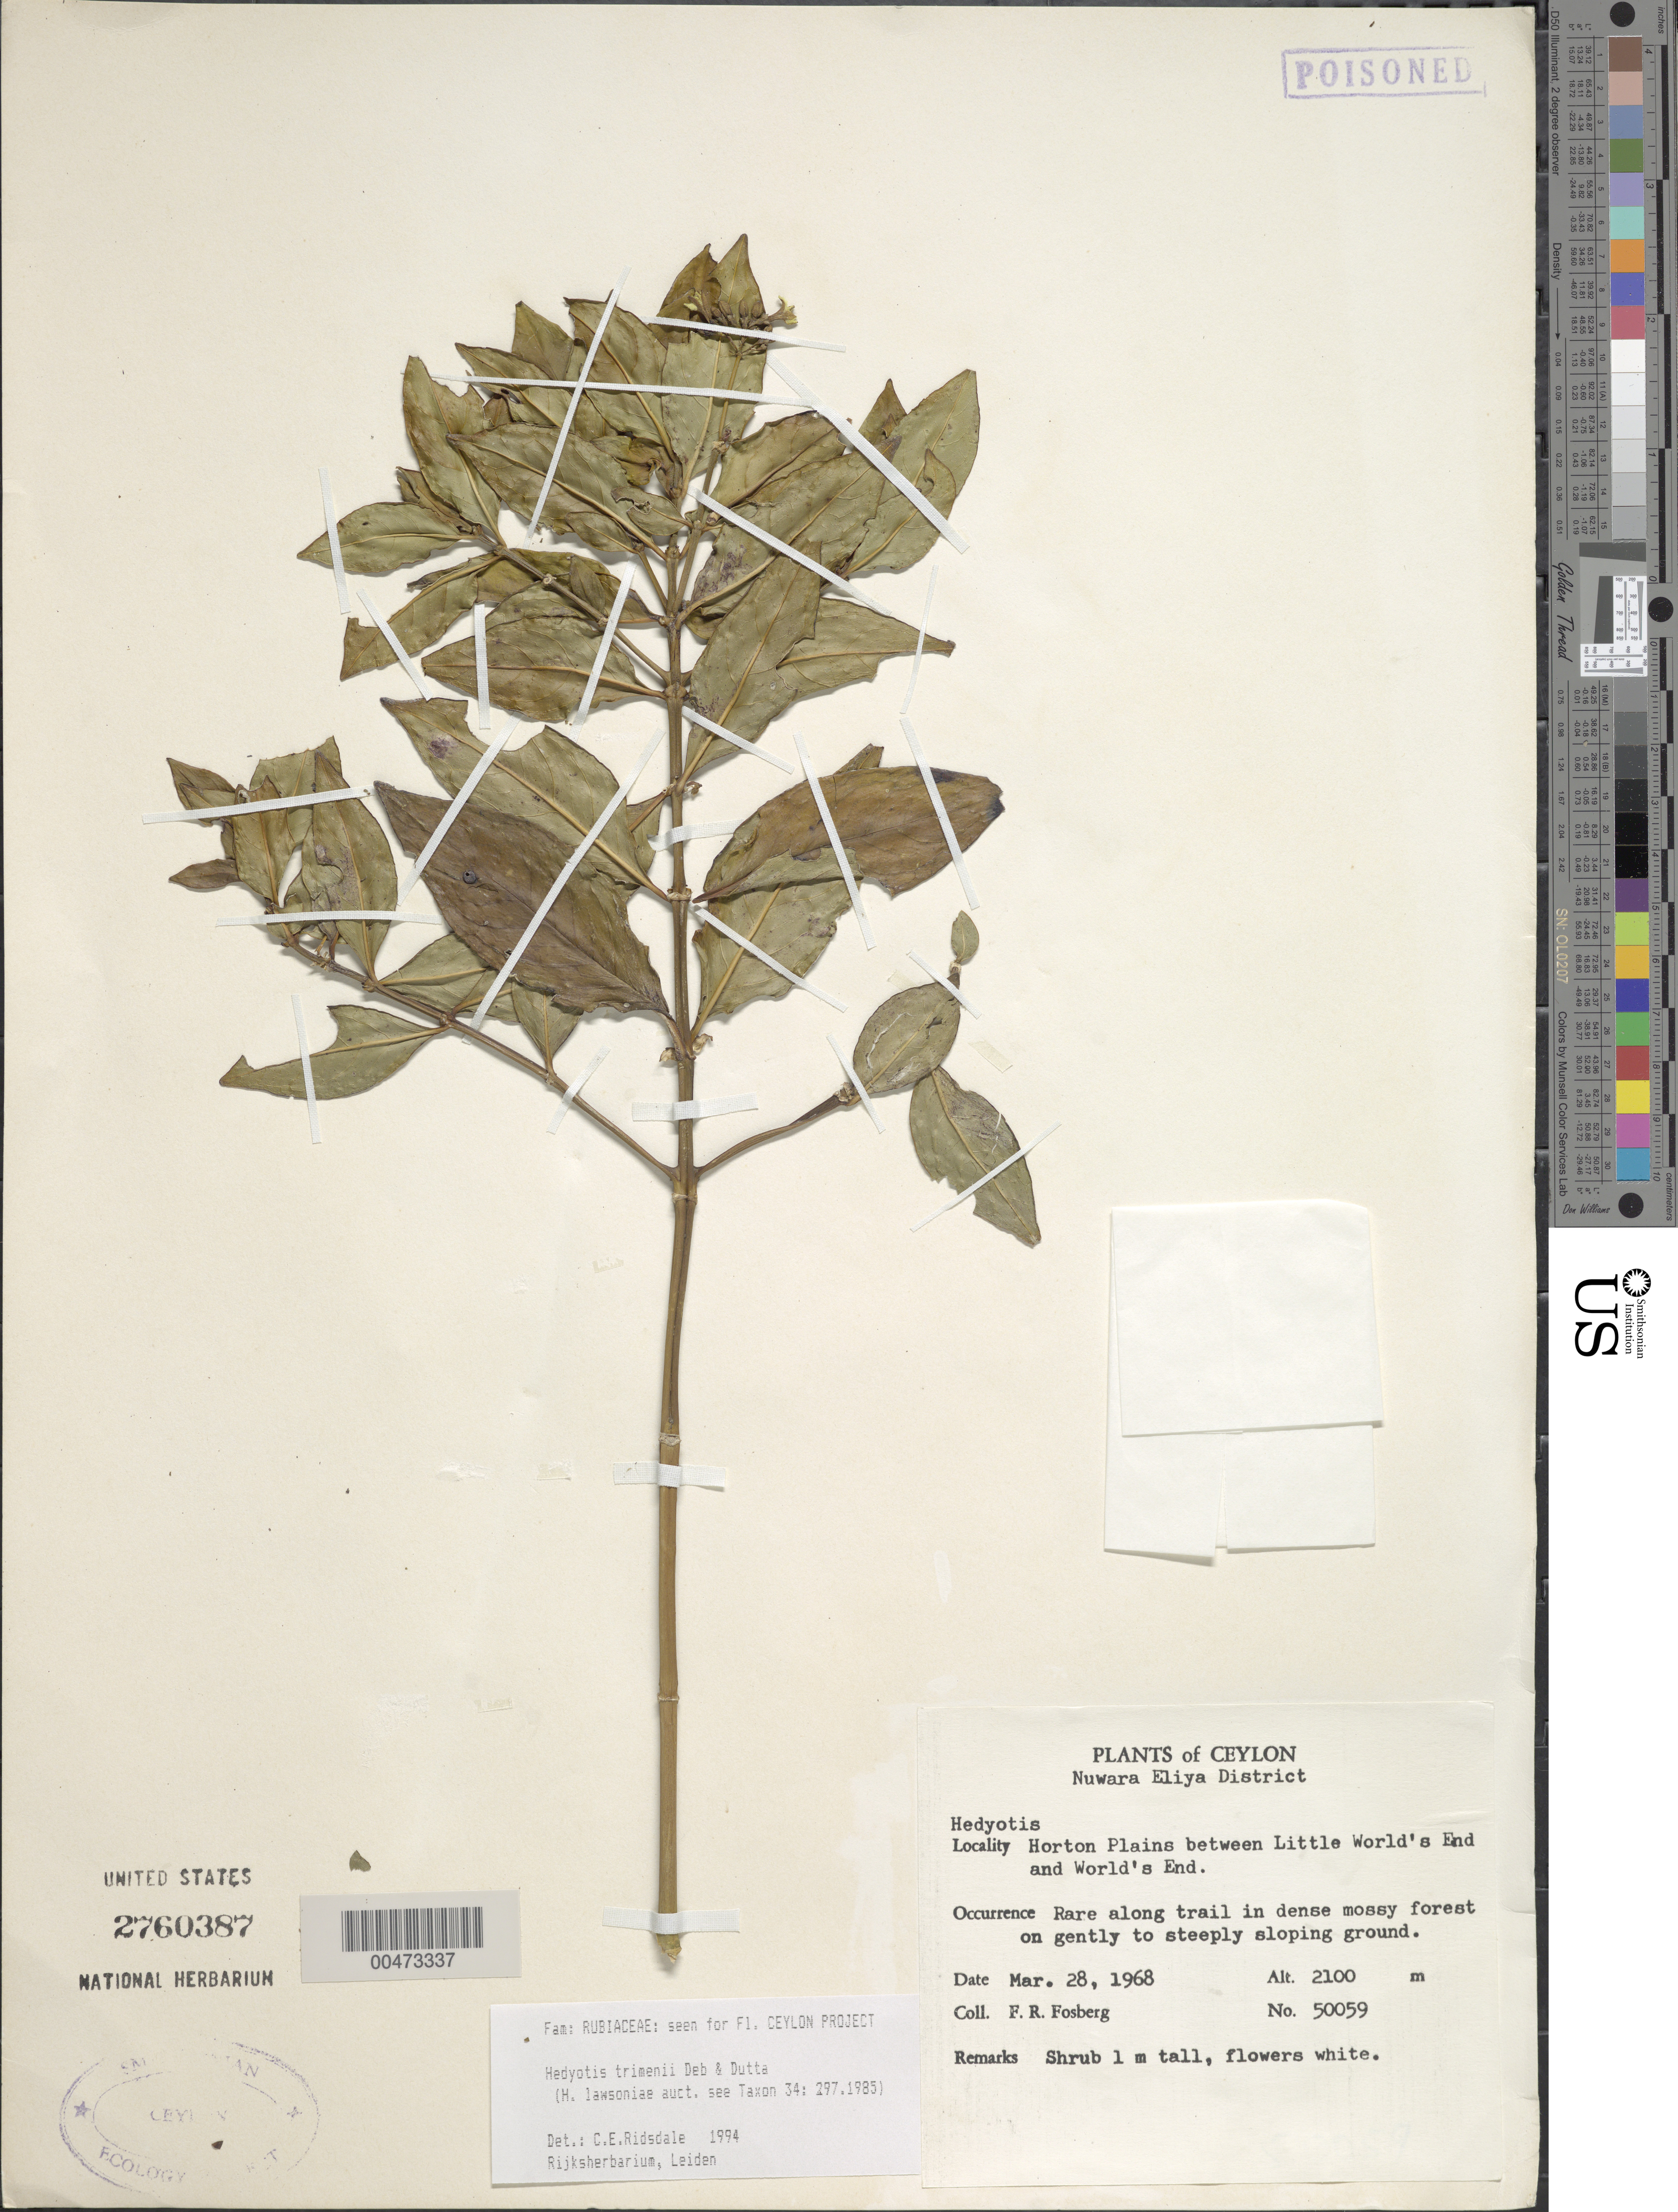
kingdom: Plantae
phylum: Tracheophyta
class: Magnoliopsida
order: Gentianales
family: Rubiaceae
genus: Hedyotis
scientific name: Hedyotis trimenii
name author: Deb & R. Dutta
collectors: F. R. Fosberg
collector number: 50059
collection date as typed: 28 Mar 1968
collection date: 1968-03-28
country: Sri Lanka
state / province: Central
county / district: Nuwara Eliya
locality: Horton Plains between Little World's End and World's End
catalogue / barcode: US 2760387